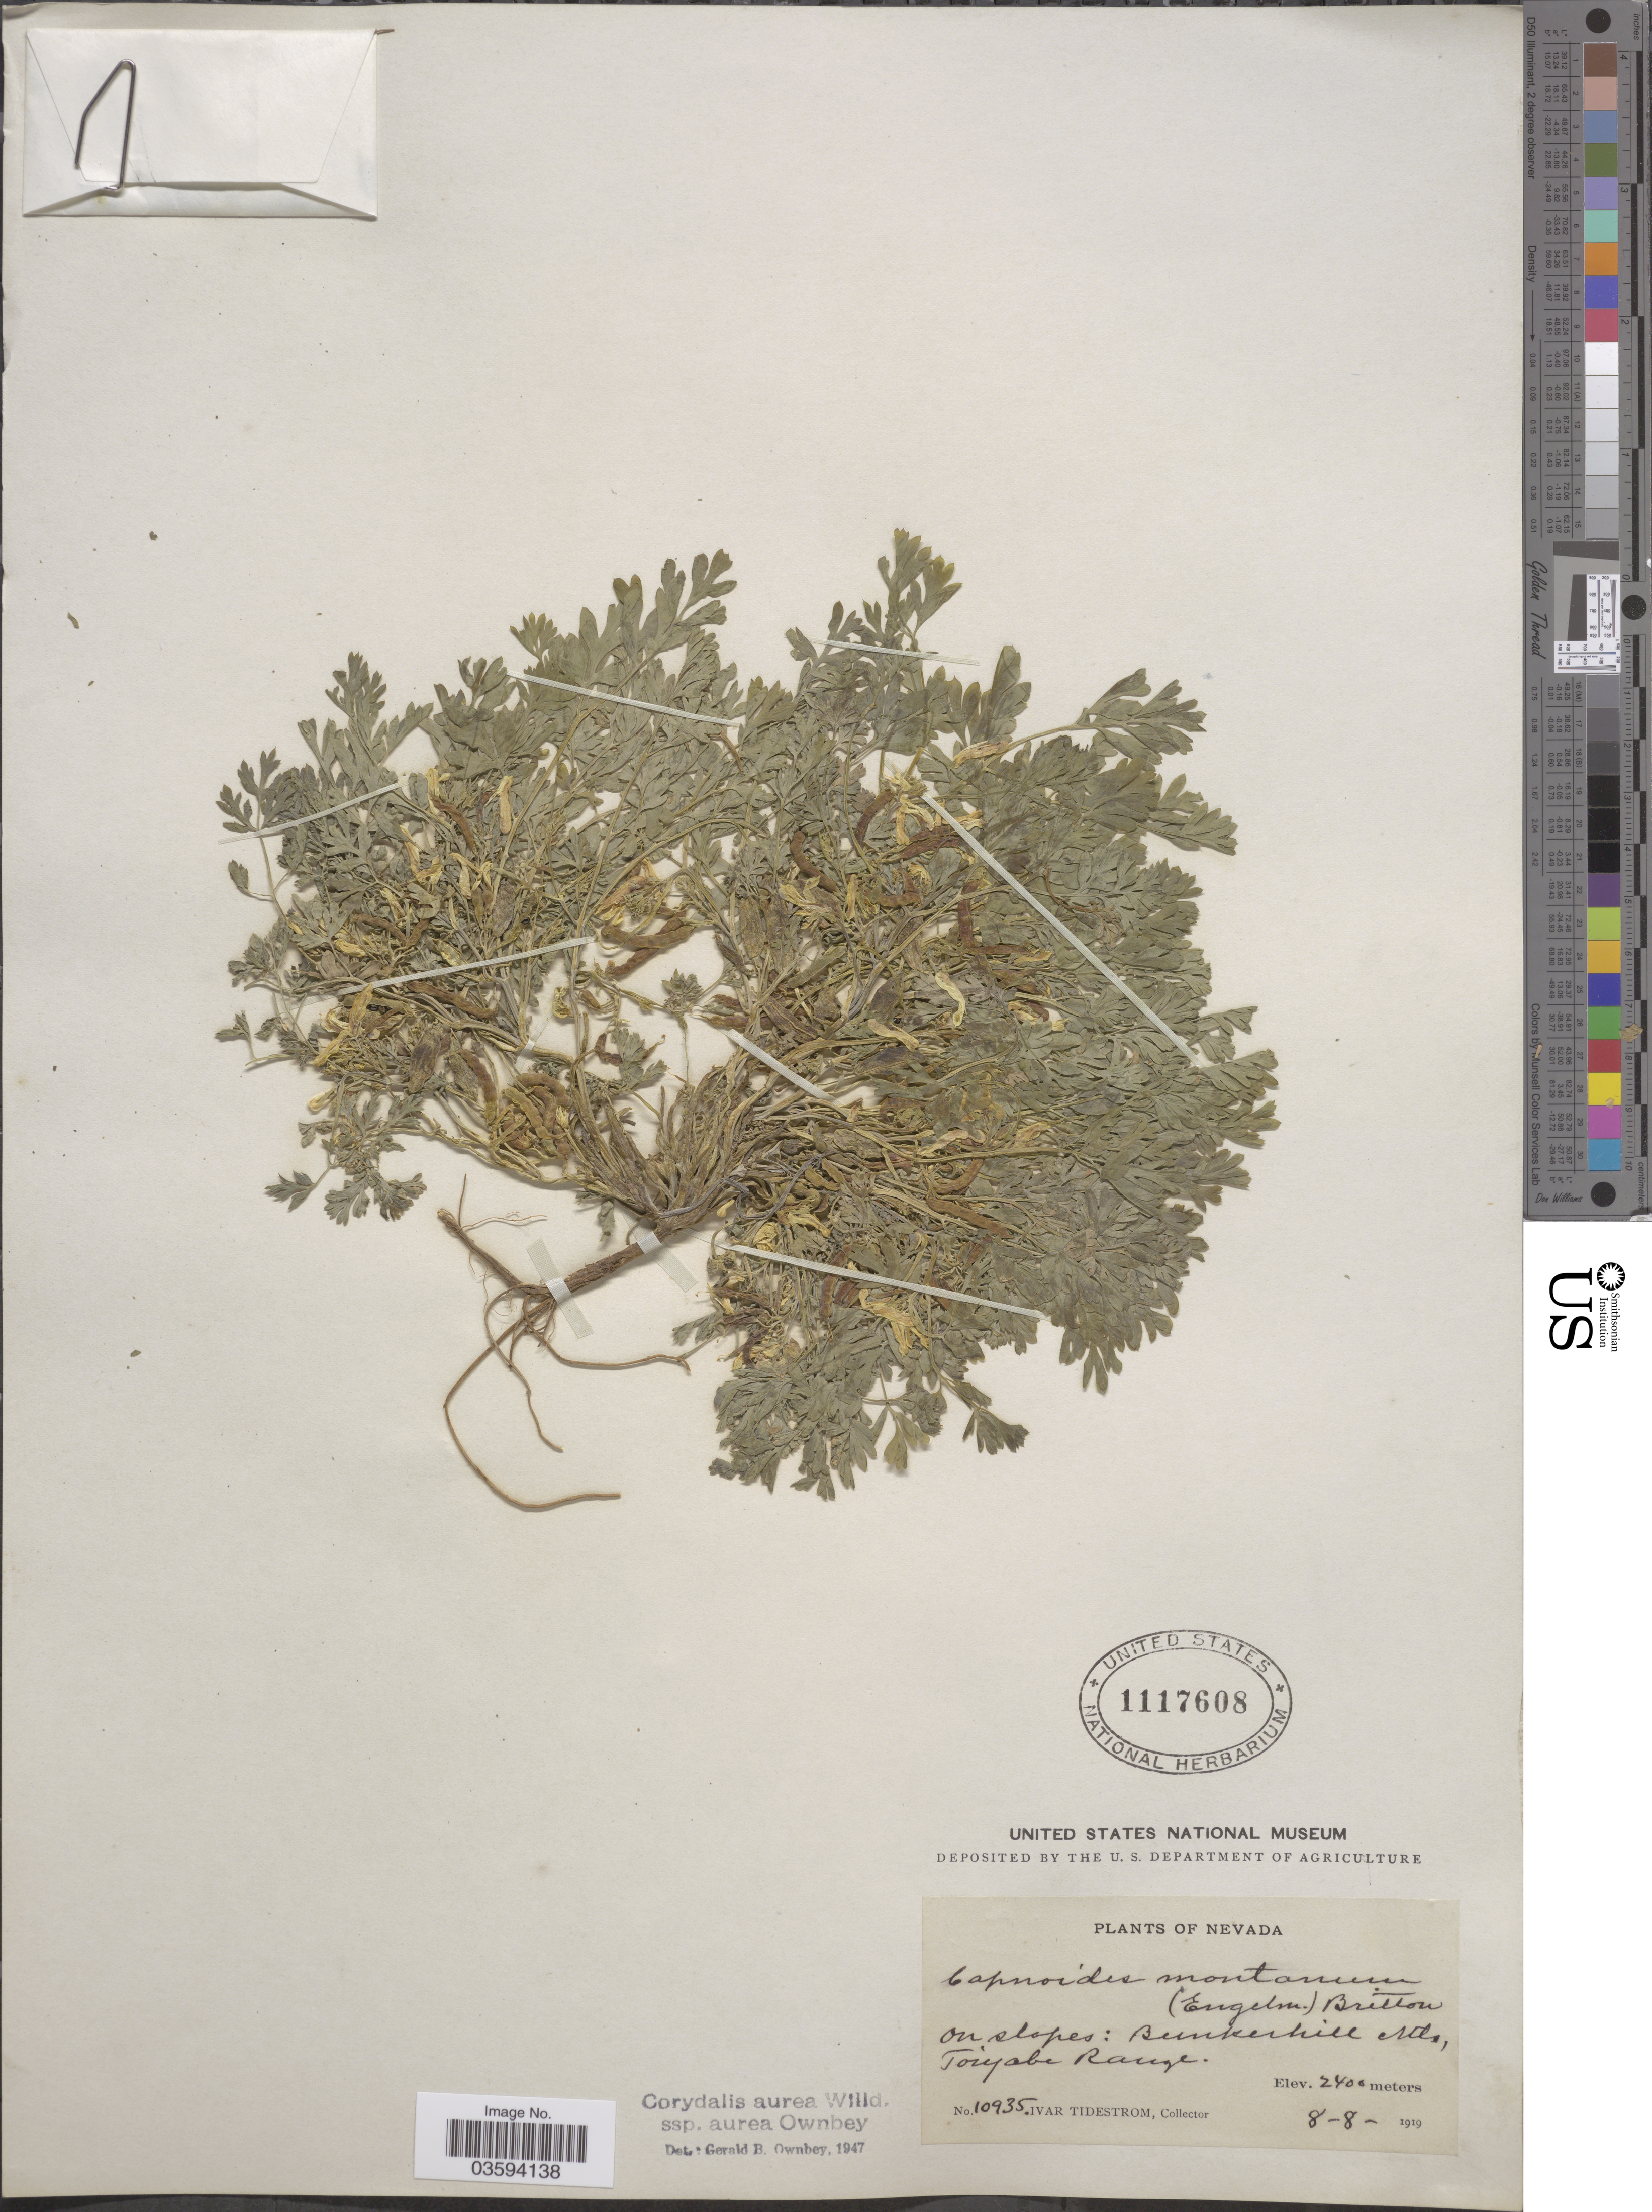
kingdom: Plantae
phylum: Tracheophyta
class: Magnoliopsida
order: Ranunculales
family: Papaveraceae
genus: Corydalis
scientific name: Corydalis aurea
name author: Willd.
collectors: I. F. Tidestrom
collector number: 10935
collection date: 1919-08-08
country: United States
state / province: Nevada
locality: On slopes: Bunkerhill Mts, Toiyabe Range.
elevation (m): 2400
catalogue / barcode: US 1117608